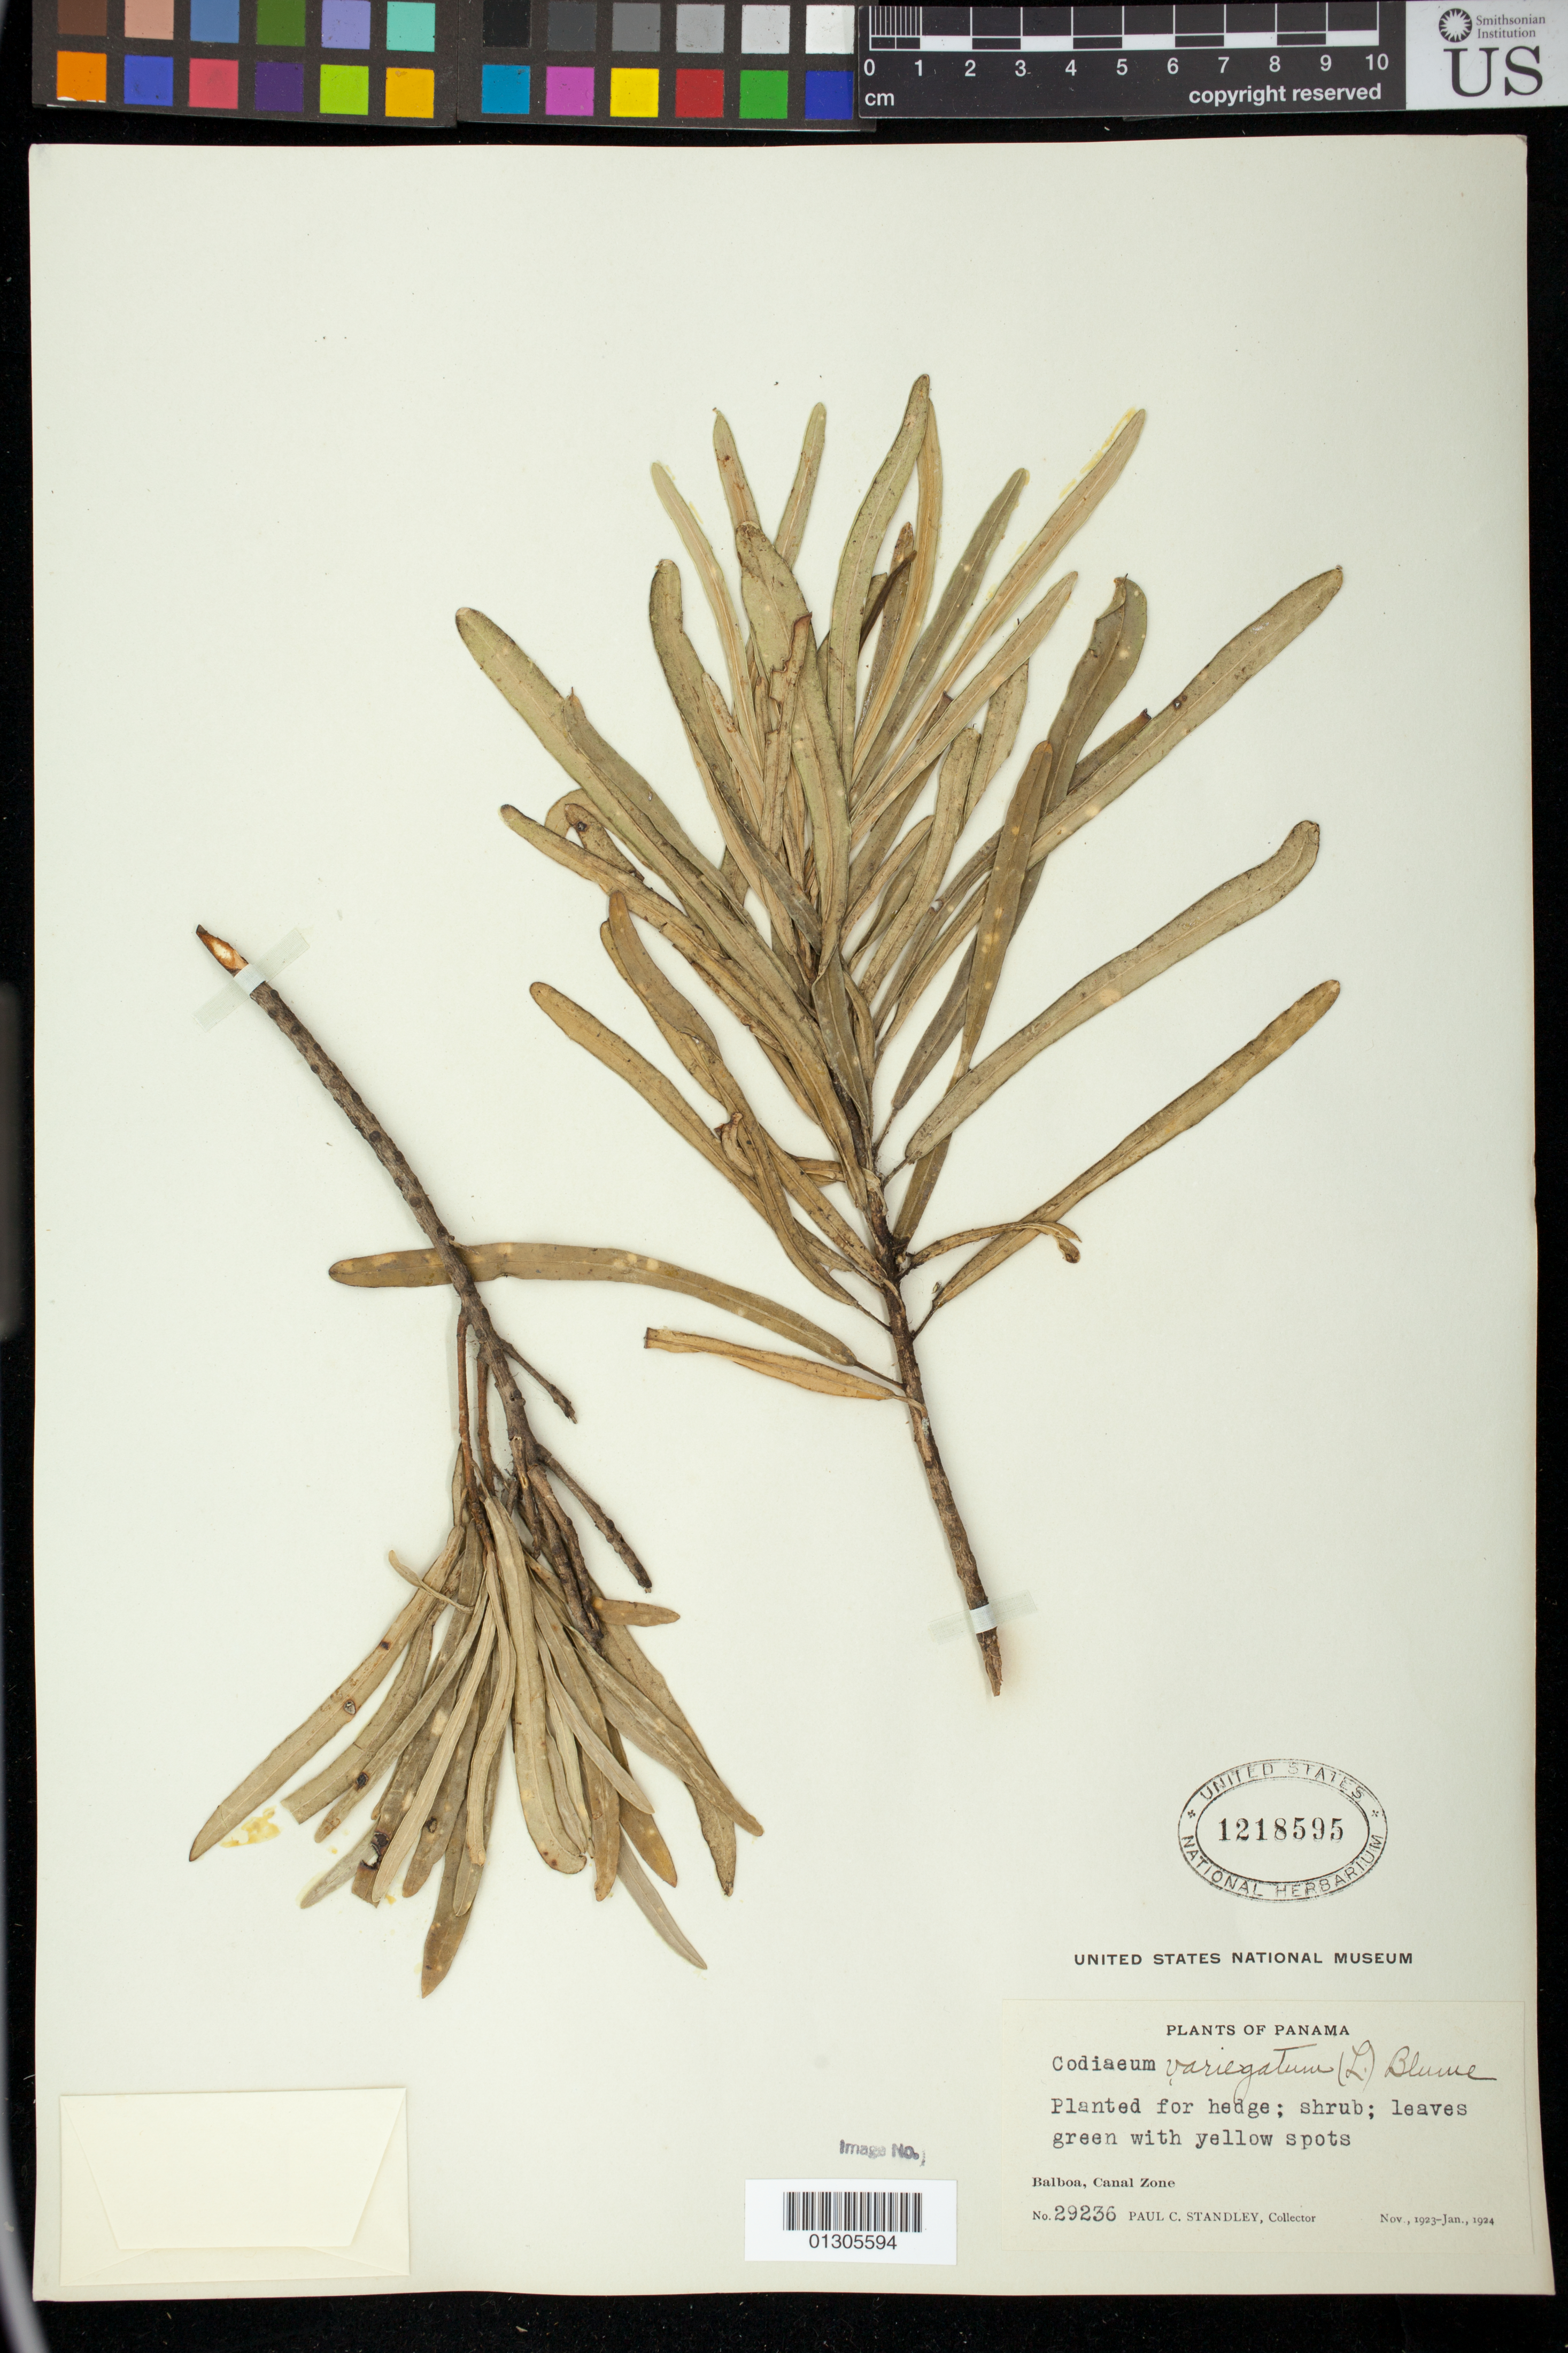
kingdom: Plantae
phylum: Tracheophyta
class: Magnoliopsida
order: Malpighiales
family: Euphorbiaceae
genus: Codiaeum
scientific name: Codiaeum variegatum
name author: (L.) Rumph. ex A. Juss.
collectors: P. C. Standley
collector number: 29236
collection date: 1923-11-01/1924-01-31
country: Panama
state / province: Panamá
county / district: Canal Zone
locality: Balboa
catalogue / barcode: US 1218595